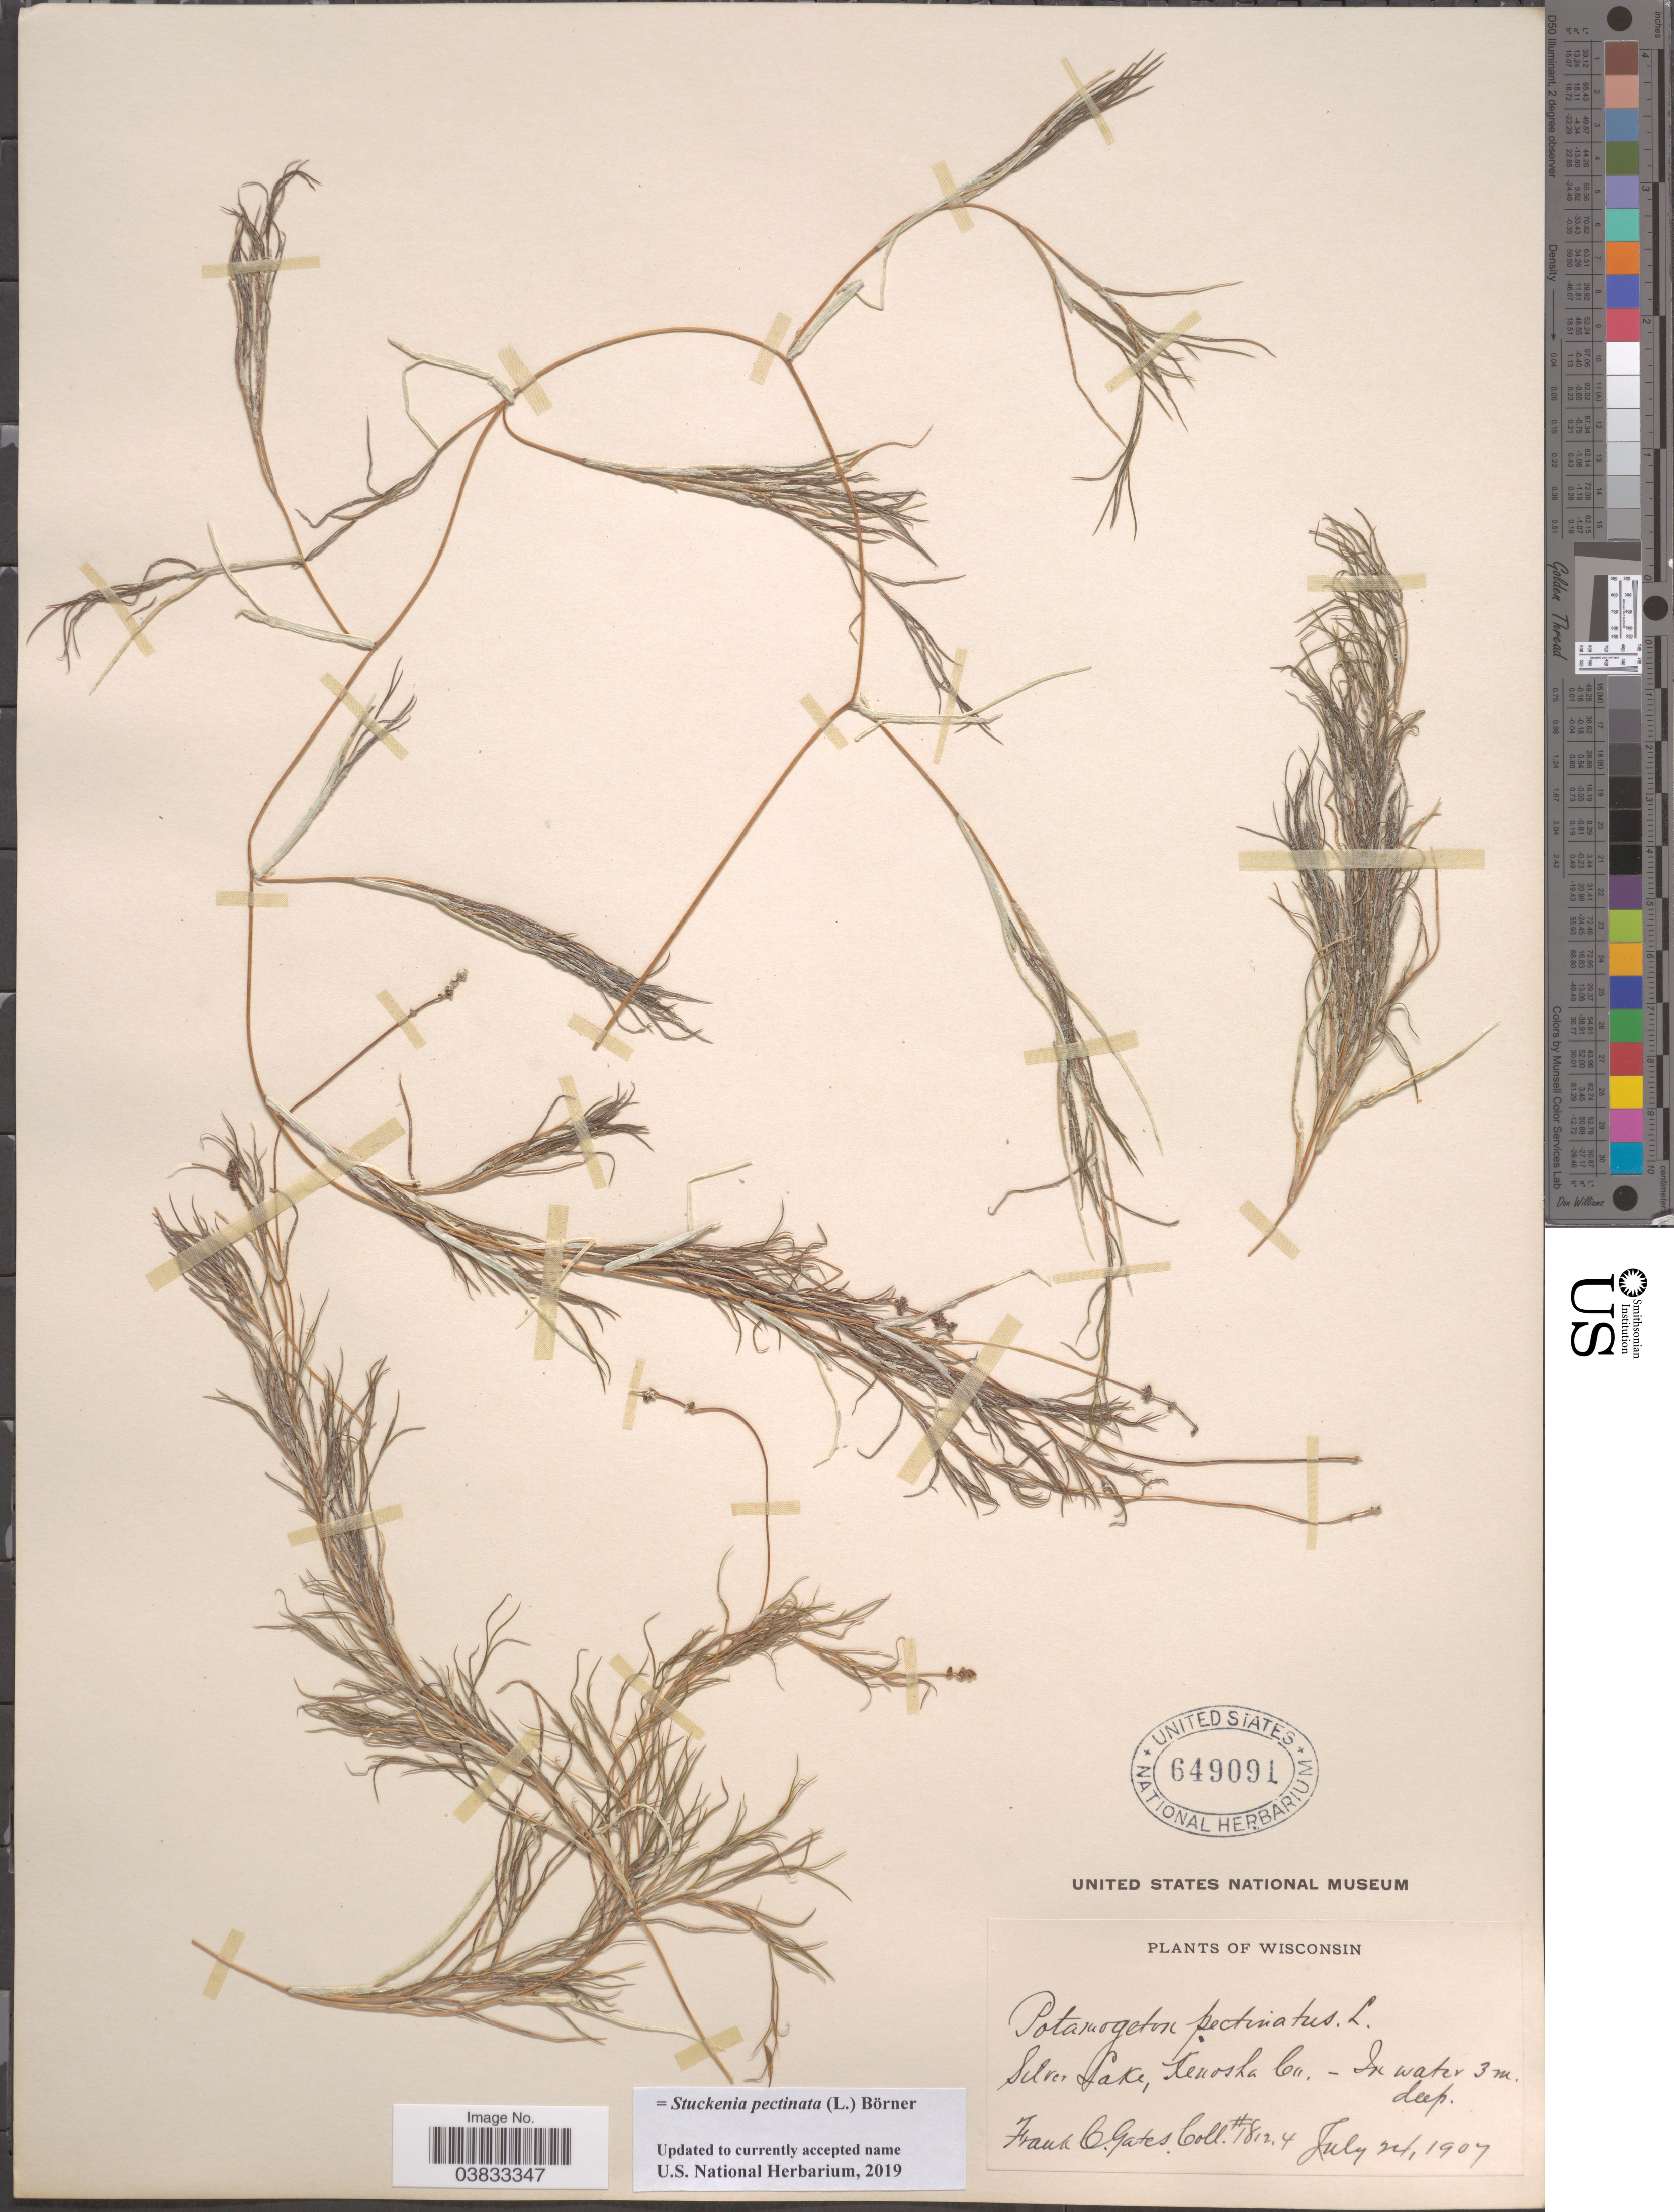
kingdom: Plantae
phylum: Tracheophyta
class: Liliopsida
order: Alismatales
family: Potamogetonaceae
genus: Stuckenia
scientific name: Stuckenia pectinata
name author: (L.) Börner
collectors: F. C. Gates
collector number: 18124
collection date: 1907-07-24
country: United States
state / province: Wisconsin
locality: Silver Lake, Keuosha Co.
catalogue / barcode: US 649091